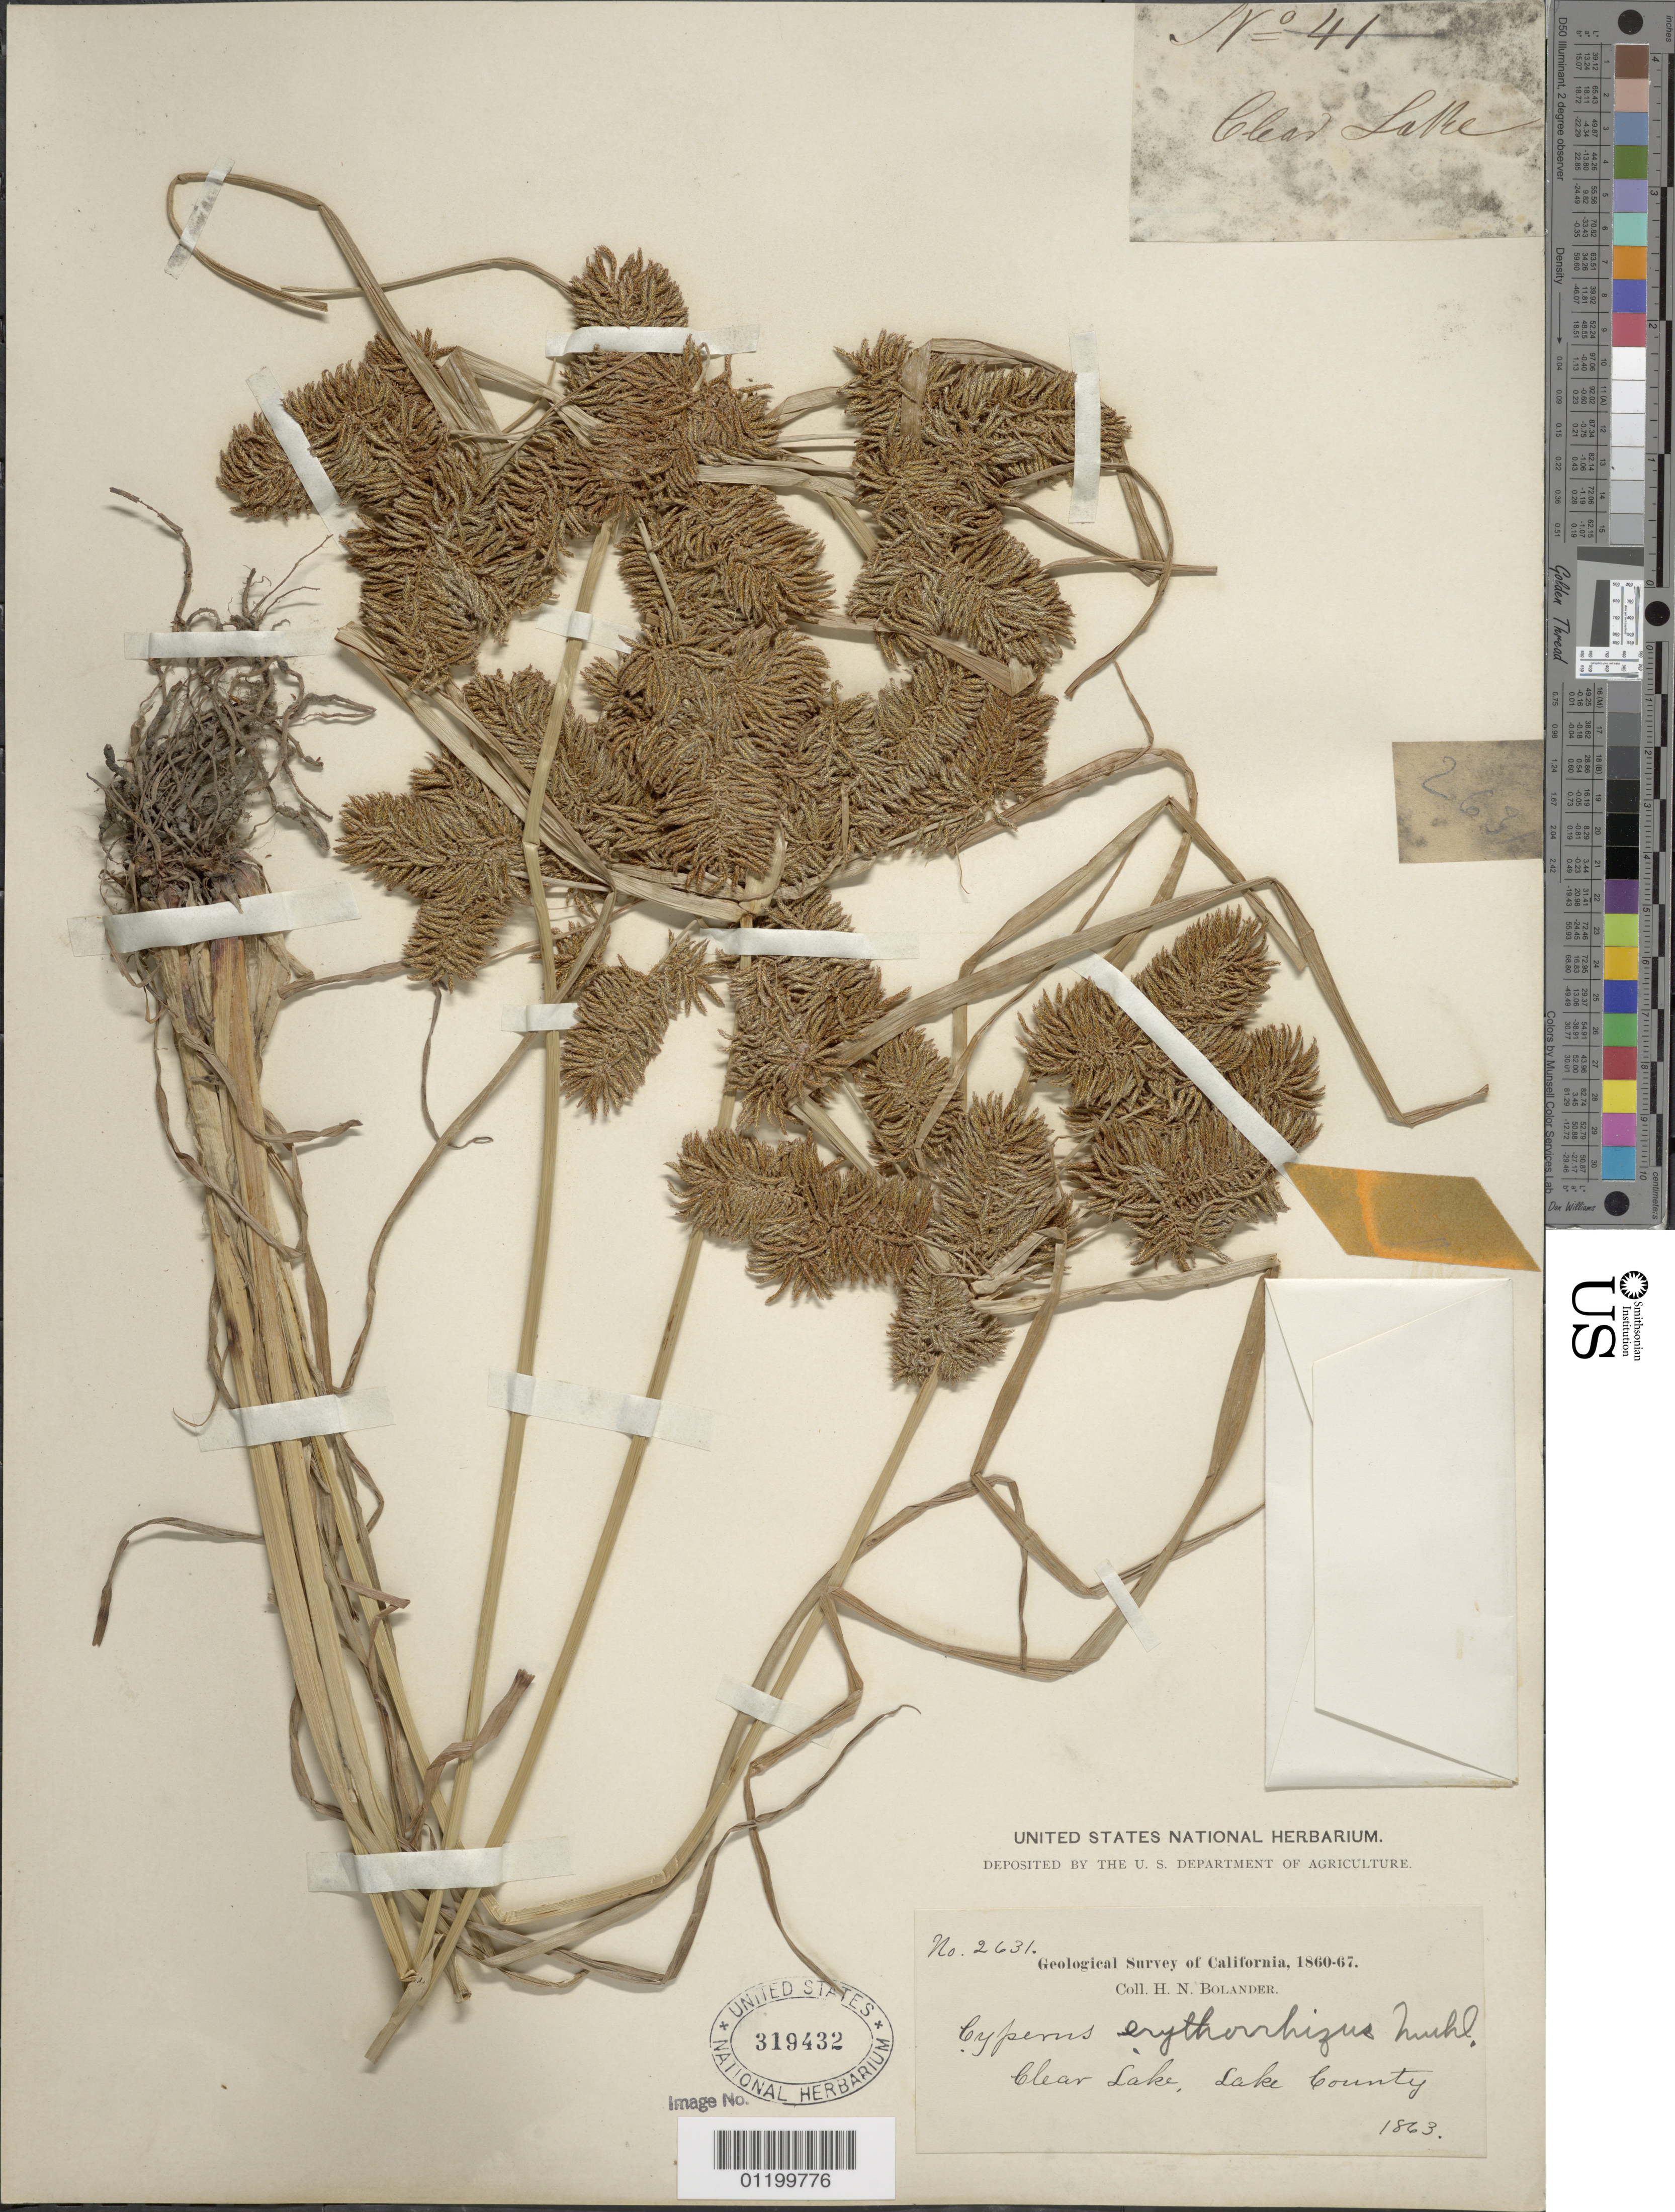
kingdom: Plantae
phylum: Tracheophyta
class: Liliopsida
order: Poales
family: Cyperaceae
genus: Cyperus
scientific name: Cyperus erythrorhizos Muhl.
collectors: H. Bolander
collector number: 2631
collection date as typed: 1863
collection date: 1863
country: United States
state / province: California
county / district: Lake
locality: Clear Lake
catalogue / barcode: US 319432